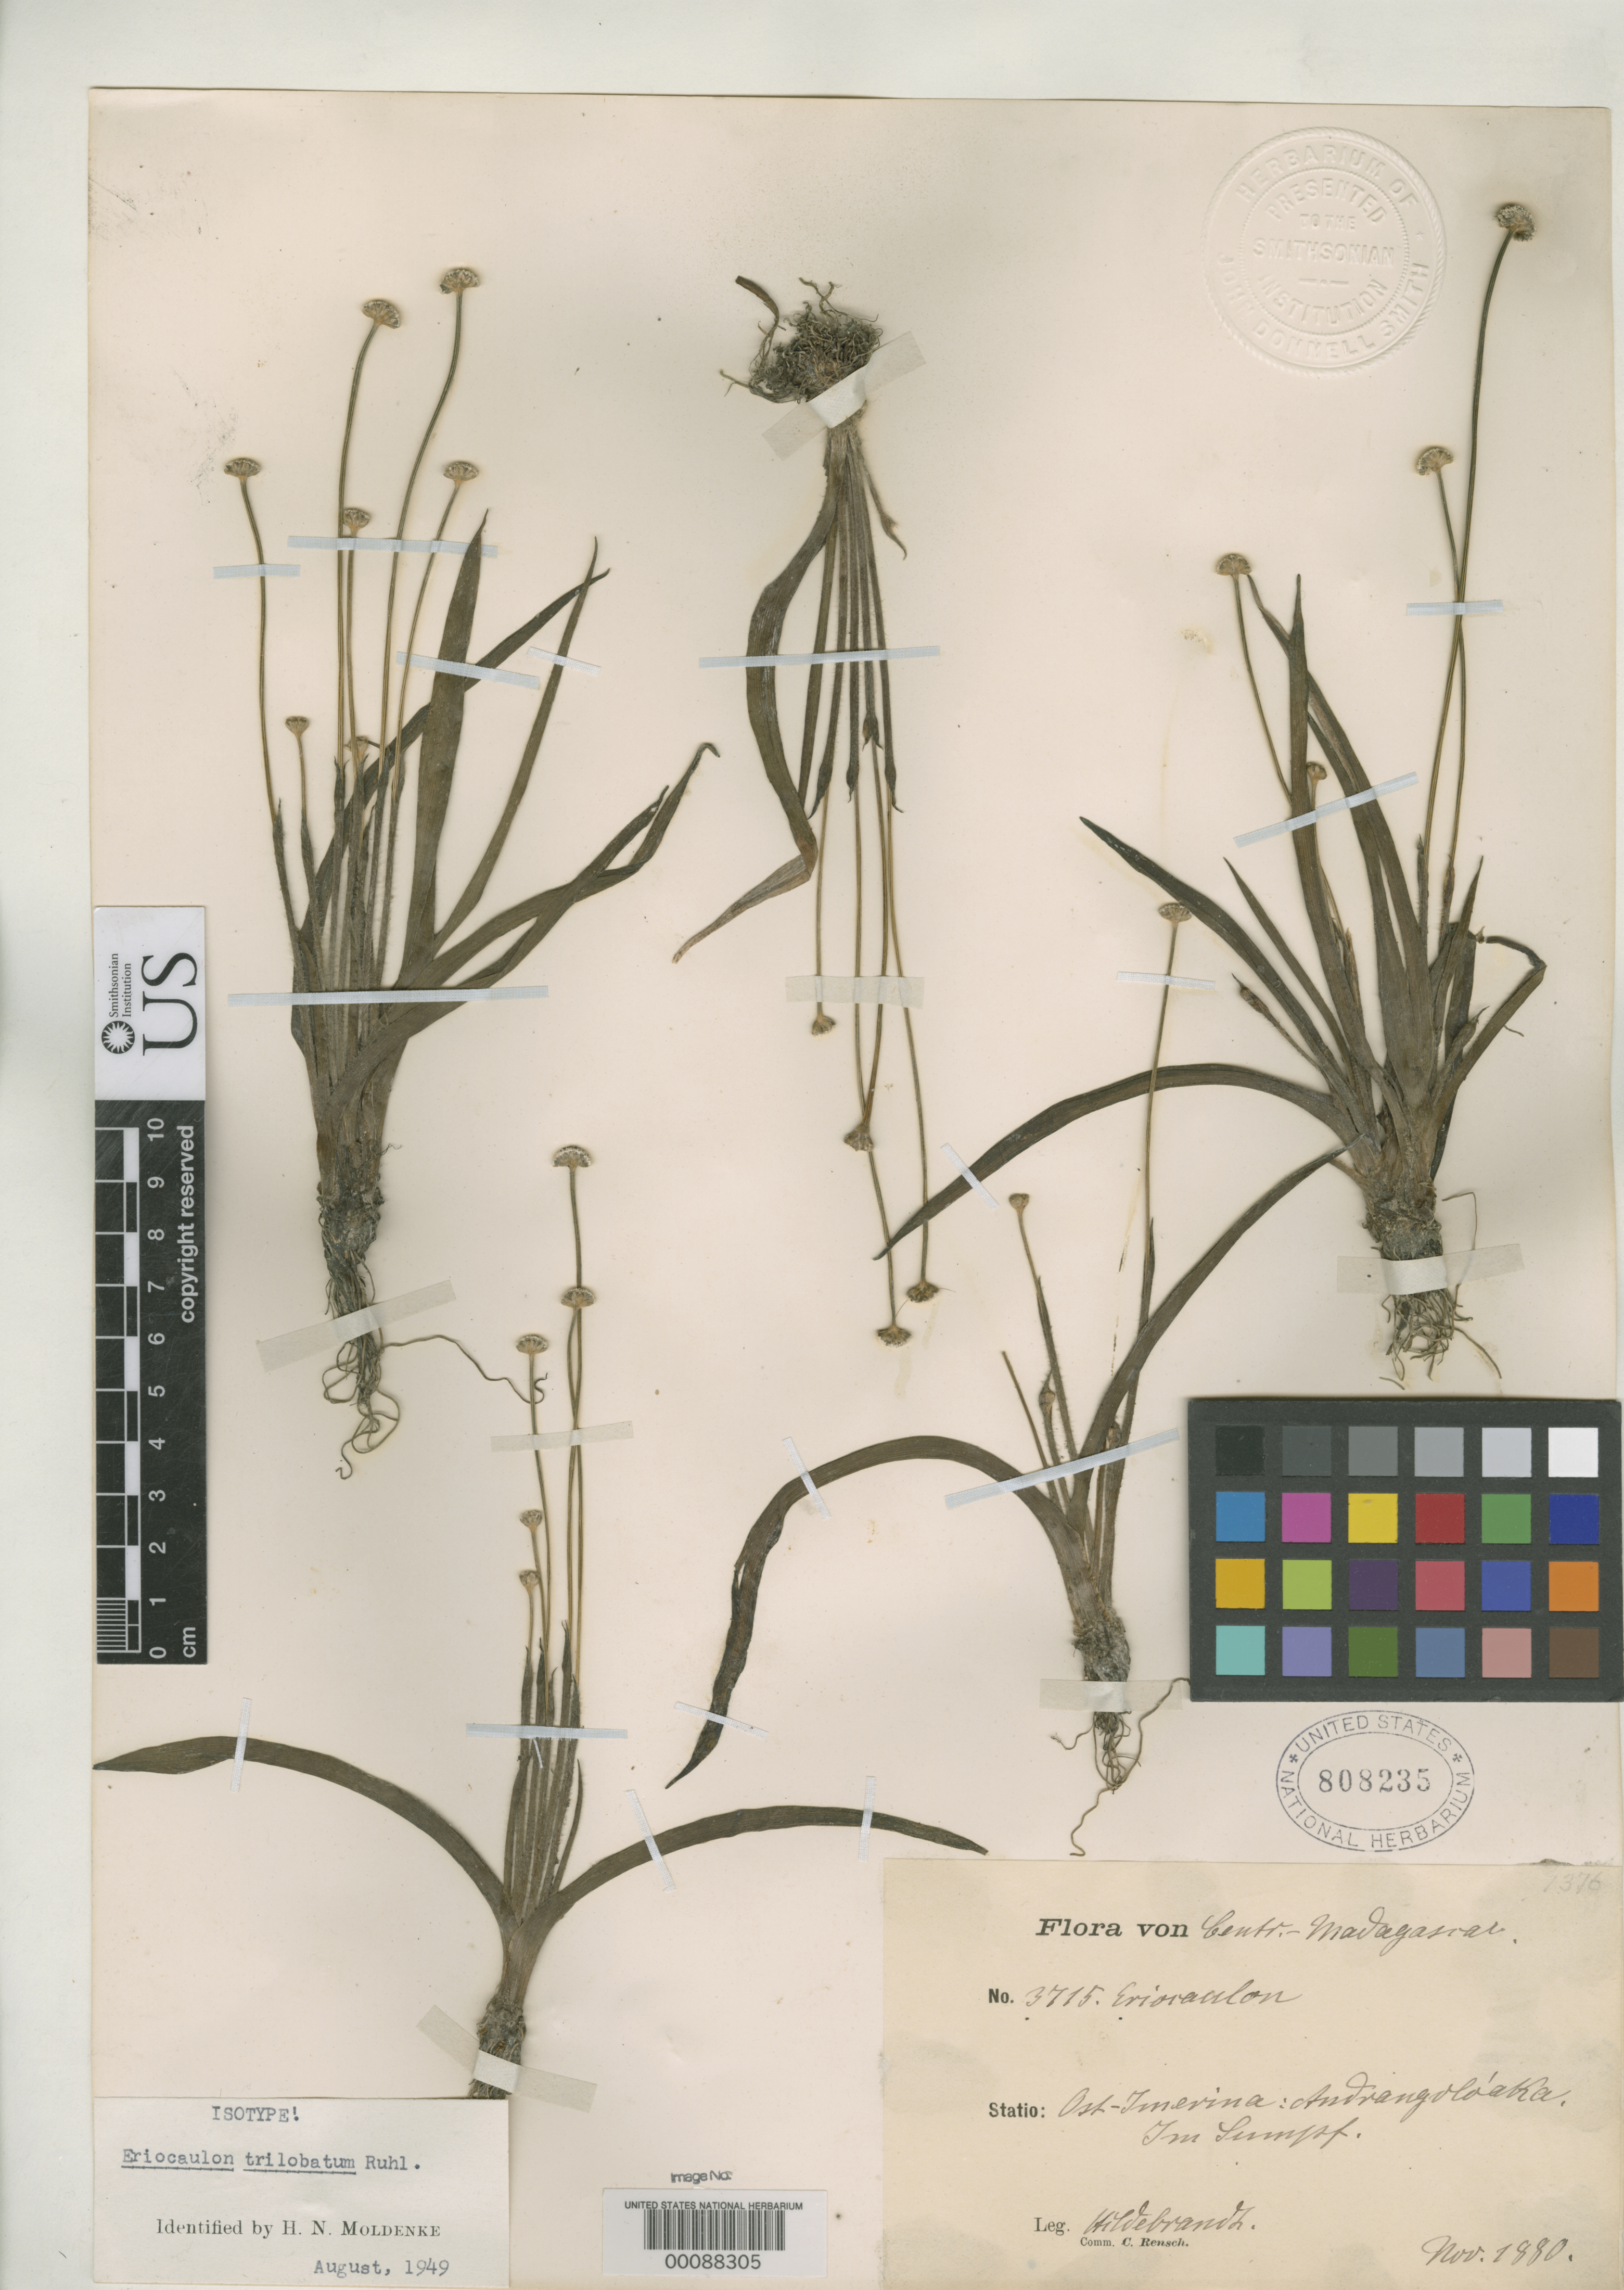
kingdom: Plantae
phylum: Tracheophyta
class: Liliopsida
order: Poales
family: Eriocaulaceae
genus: Eriocaulon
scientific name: Eriocaulon trilobatum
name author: Ruhland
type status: Isotype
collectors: J. Hildebrandt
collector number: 3715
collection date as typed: Nov 1880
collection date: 1880-11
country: Madagascar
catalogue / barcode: US 808235